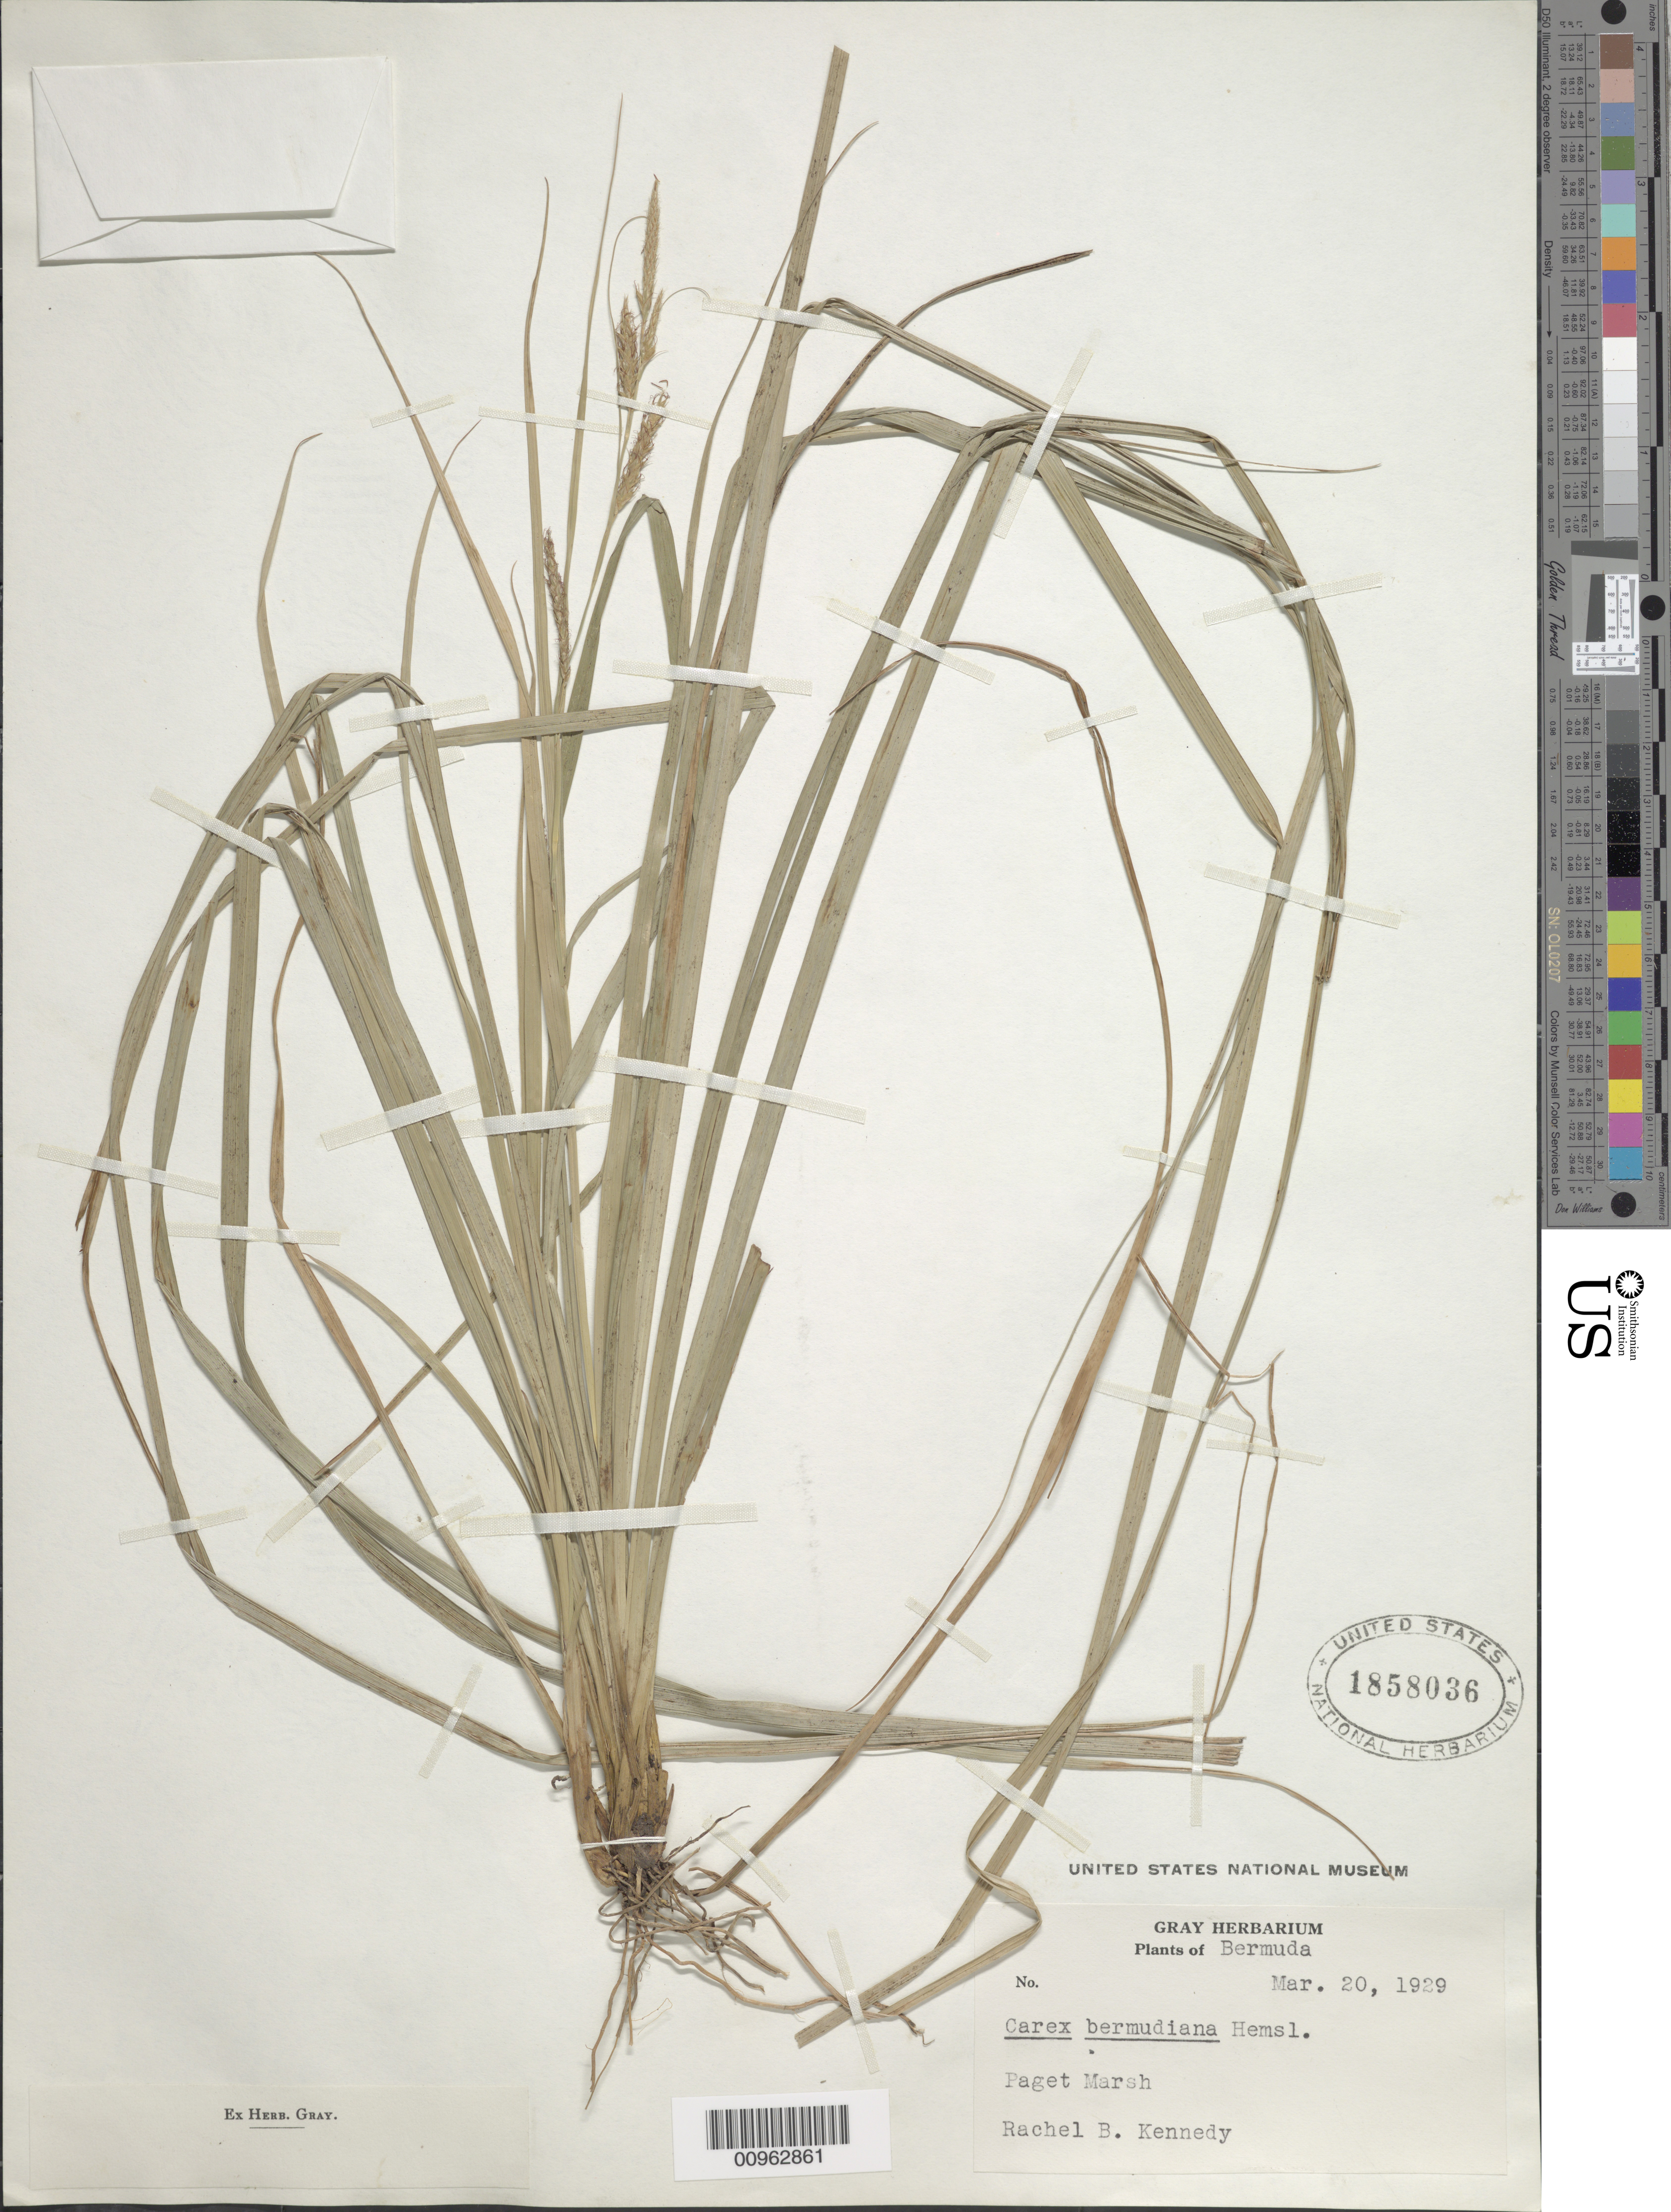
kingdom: Plantae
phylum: Tracheophyta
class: Liliopsida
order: Poales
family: Cyperaceae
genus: Carex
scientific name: Carex bermudiana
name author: Hemsl.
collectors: Kennedy, R.B.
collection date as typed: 20 Mar 1929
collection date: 1929-03-20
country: Bermuda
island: Bermuda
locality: Paget Marsh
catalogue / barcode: US 1858036